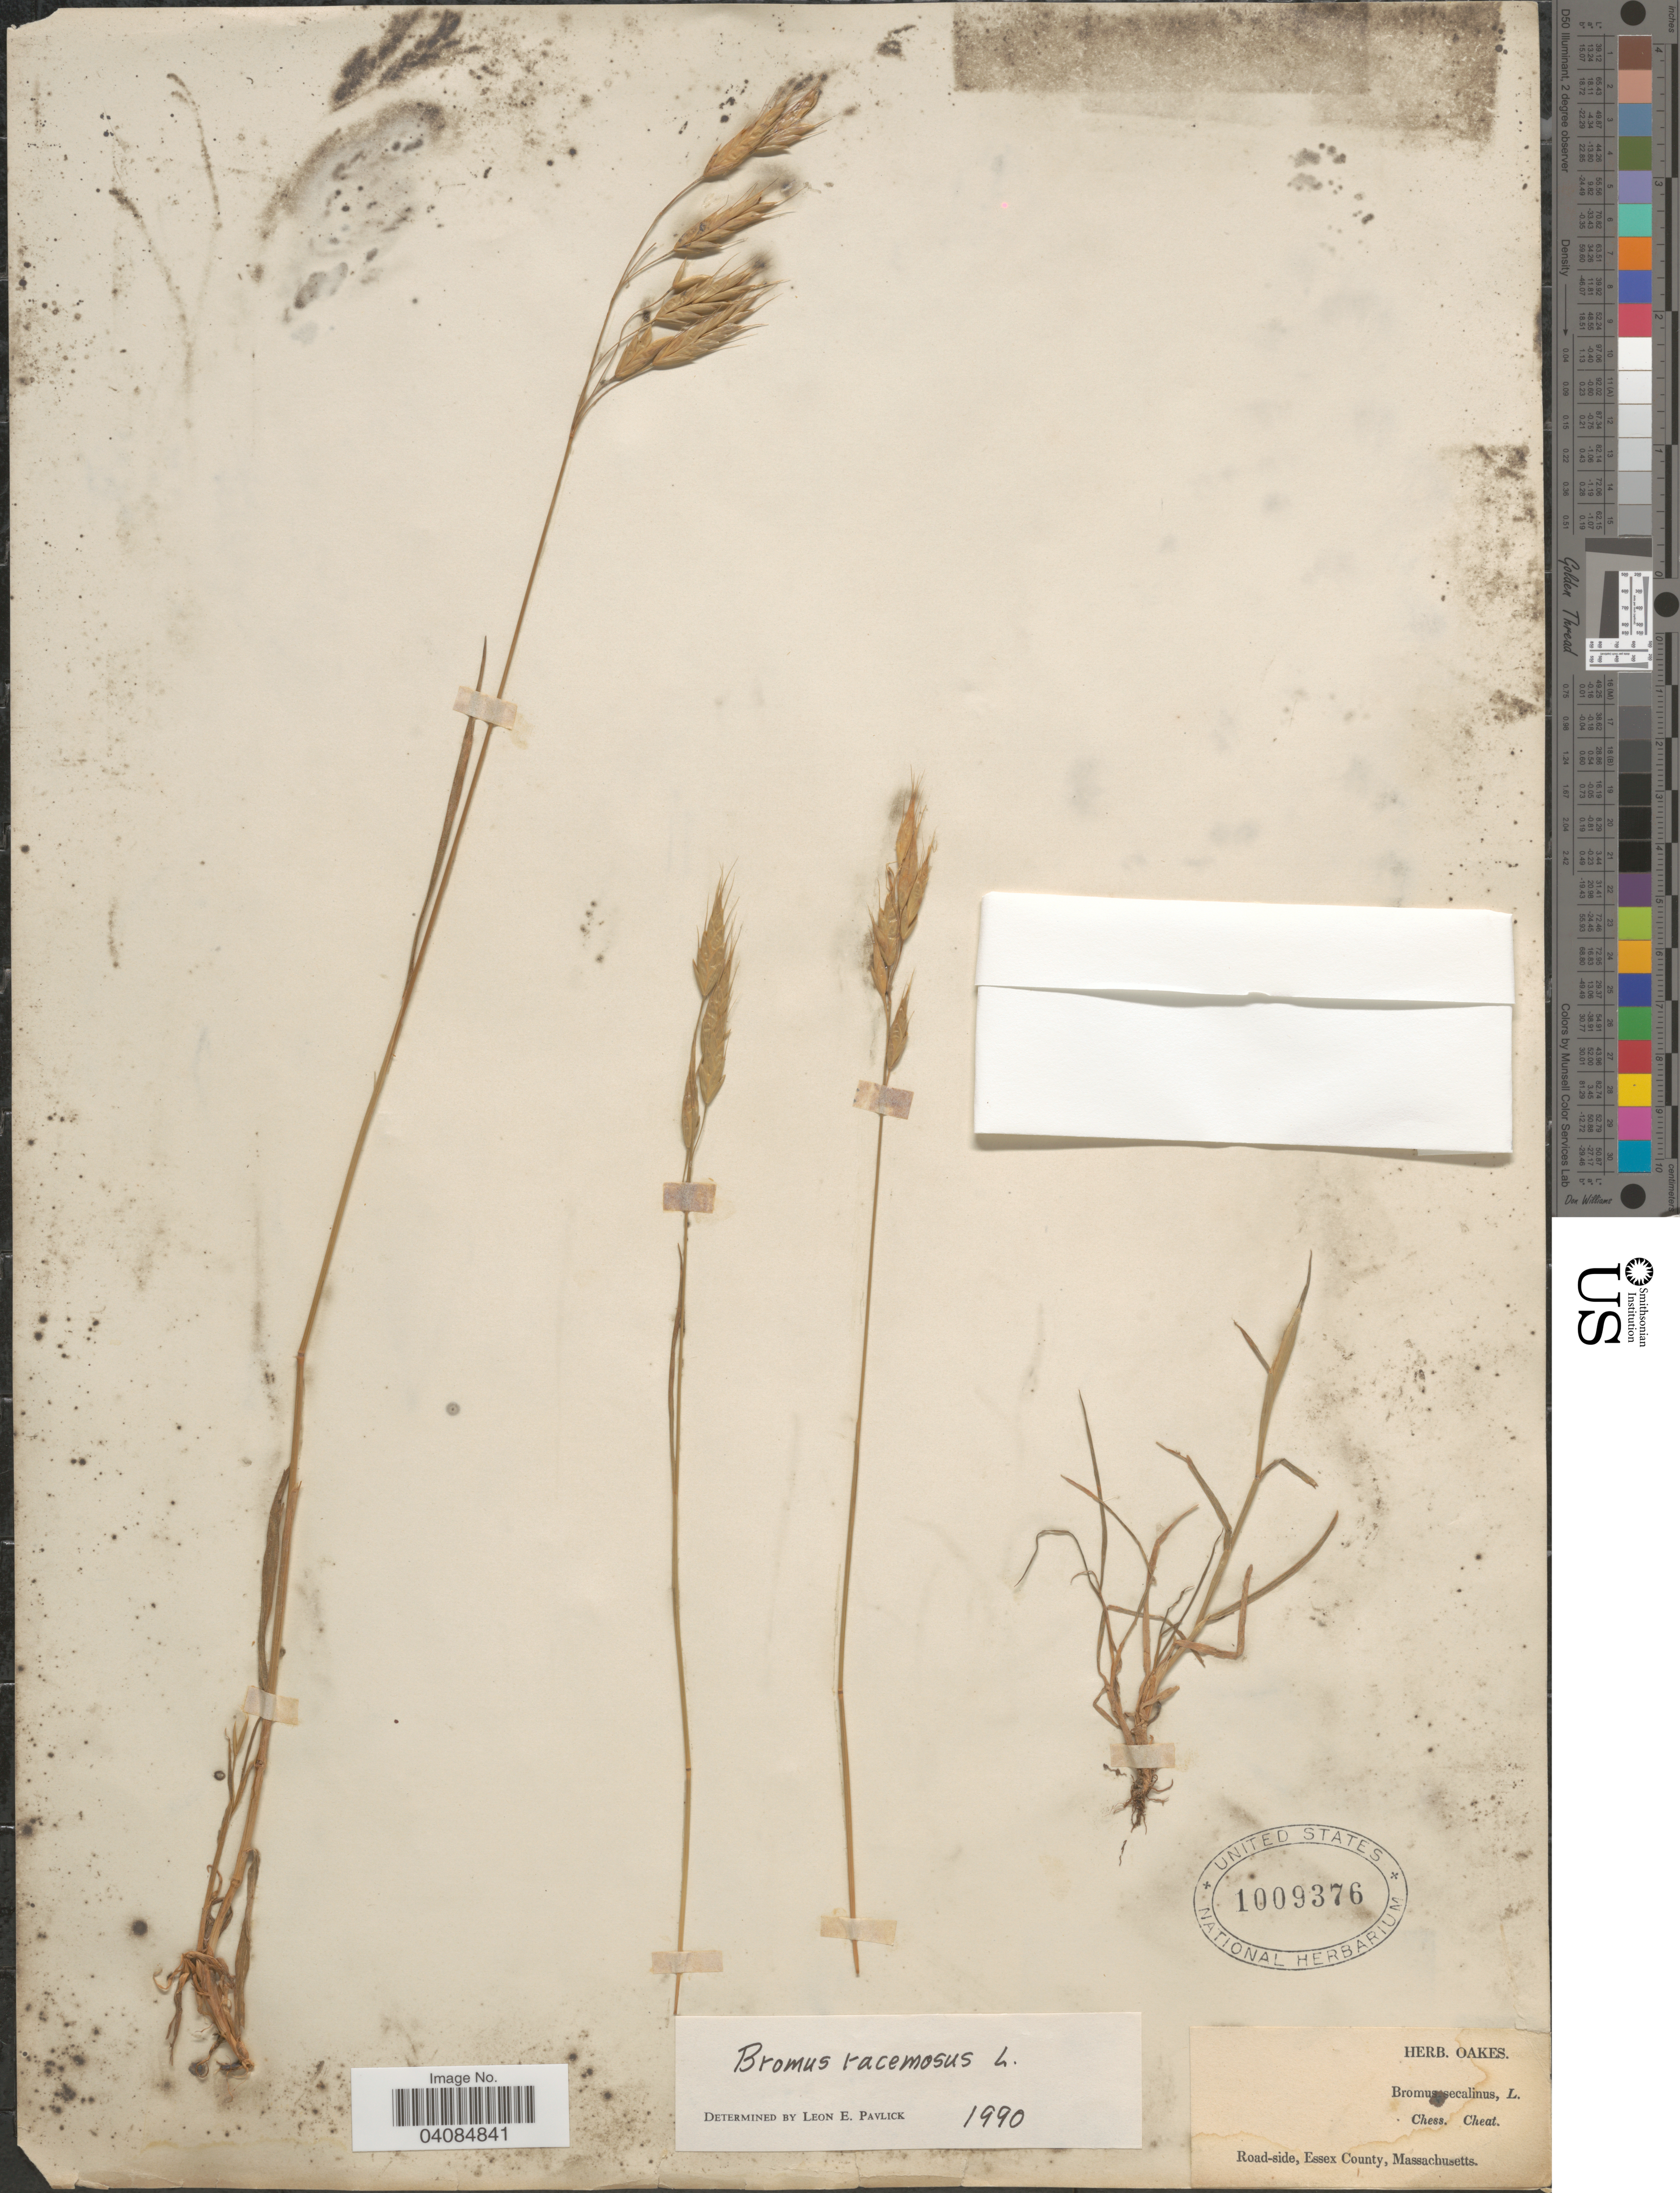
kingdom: Plantae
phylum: Tracheophyta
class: Liliopsida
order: Poales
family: Poaceae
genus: Bromus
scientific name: Bromus racemosus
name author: L.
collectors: ex herb. Oakes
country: United States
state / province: Massachusetts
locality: Road-side, Essex County.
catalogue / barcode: US 1009376